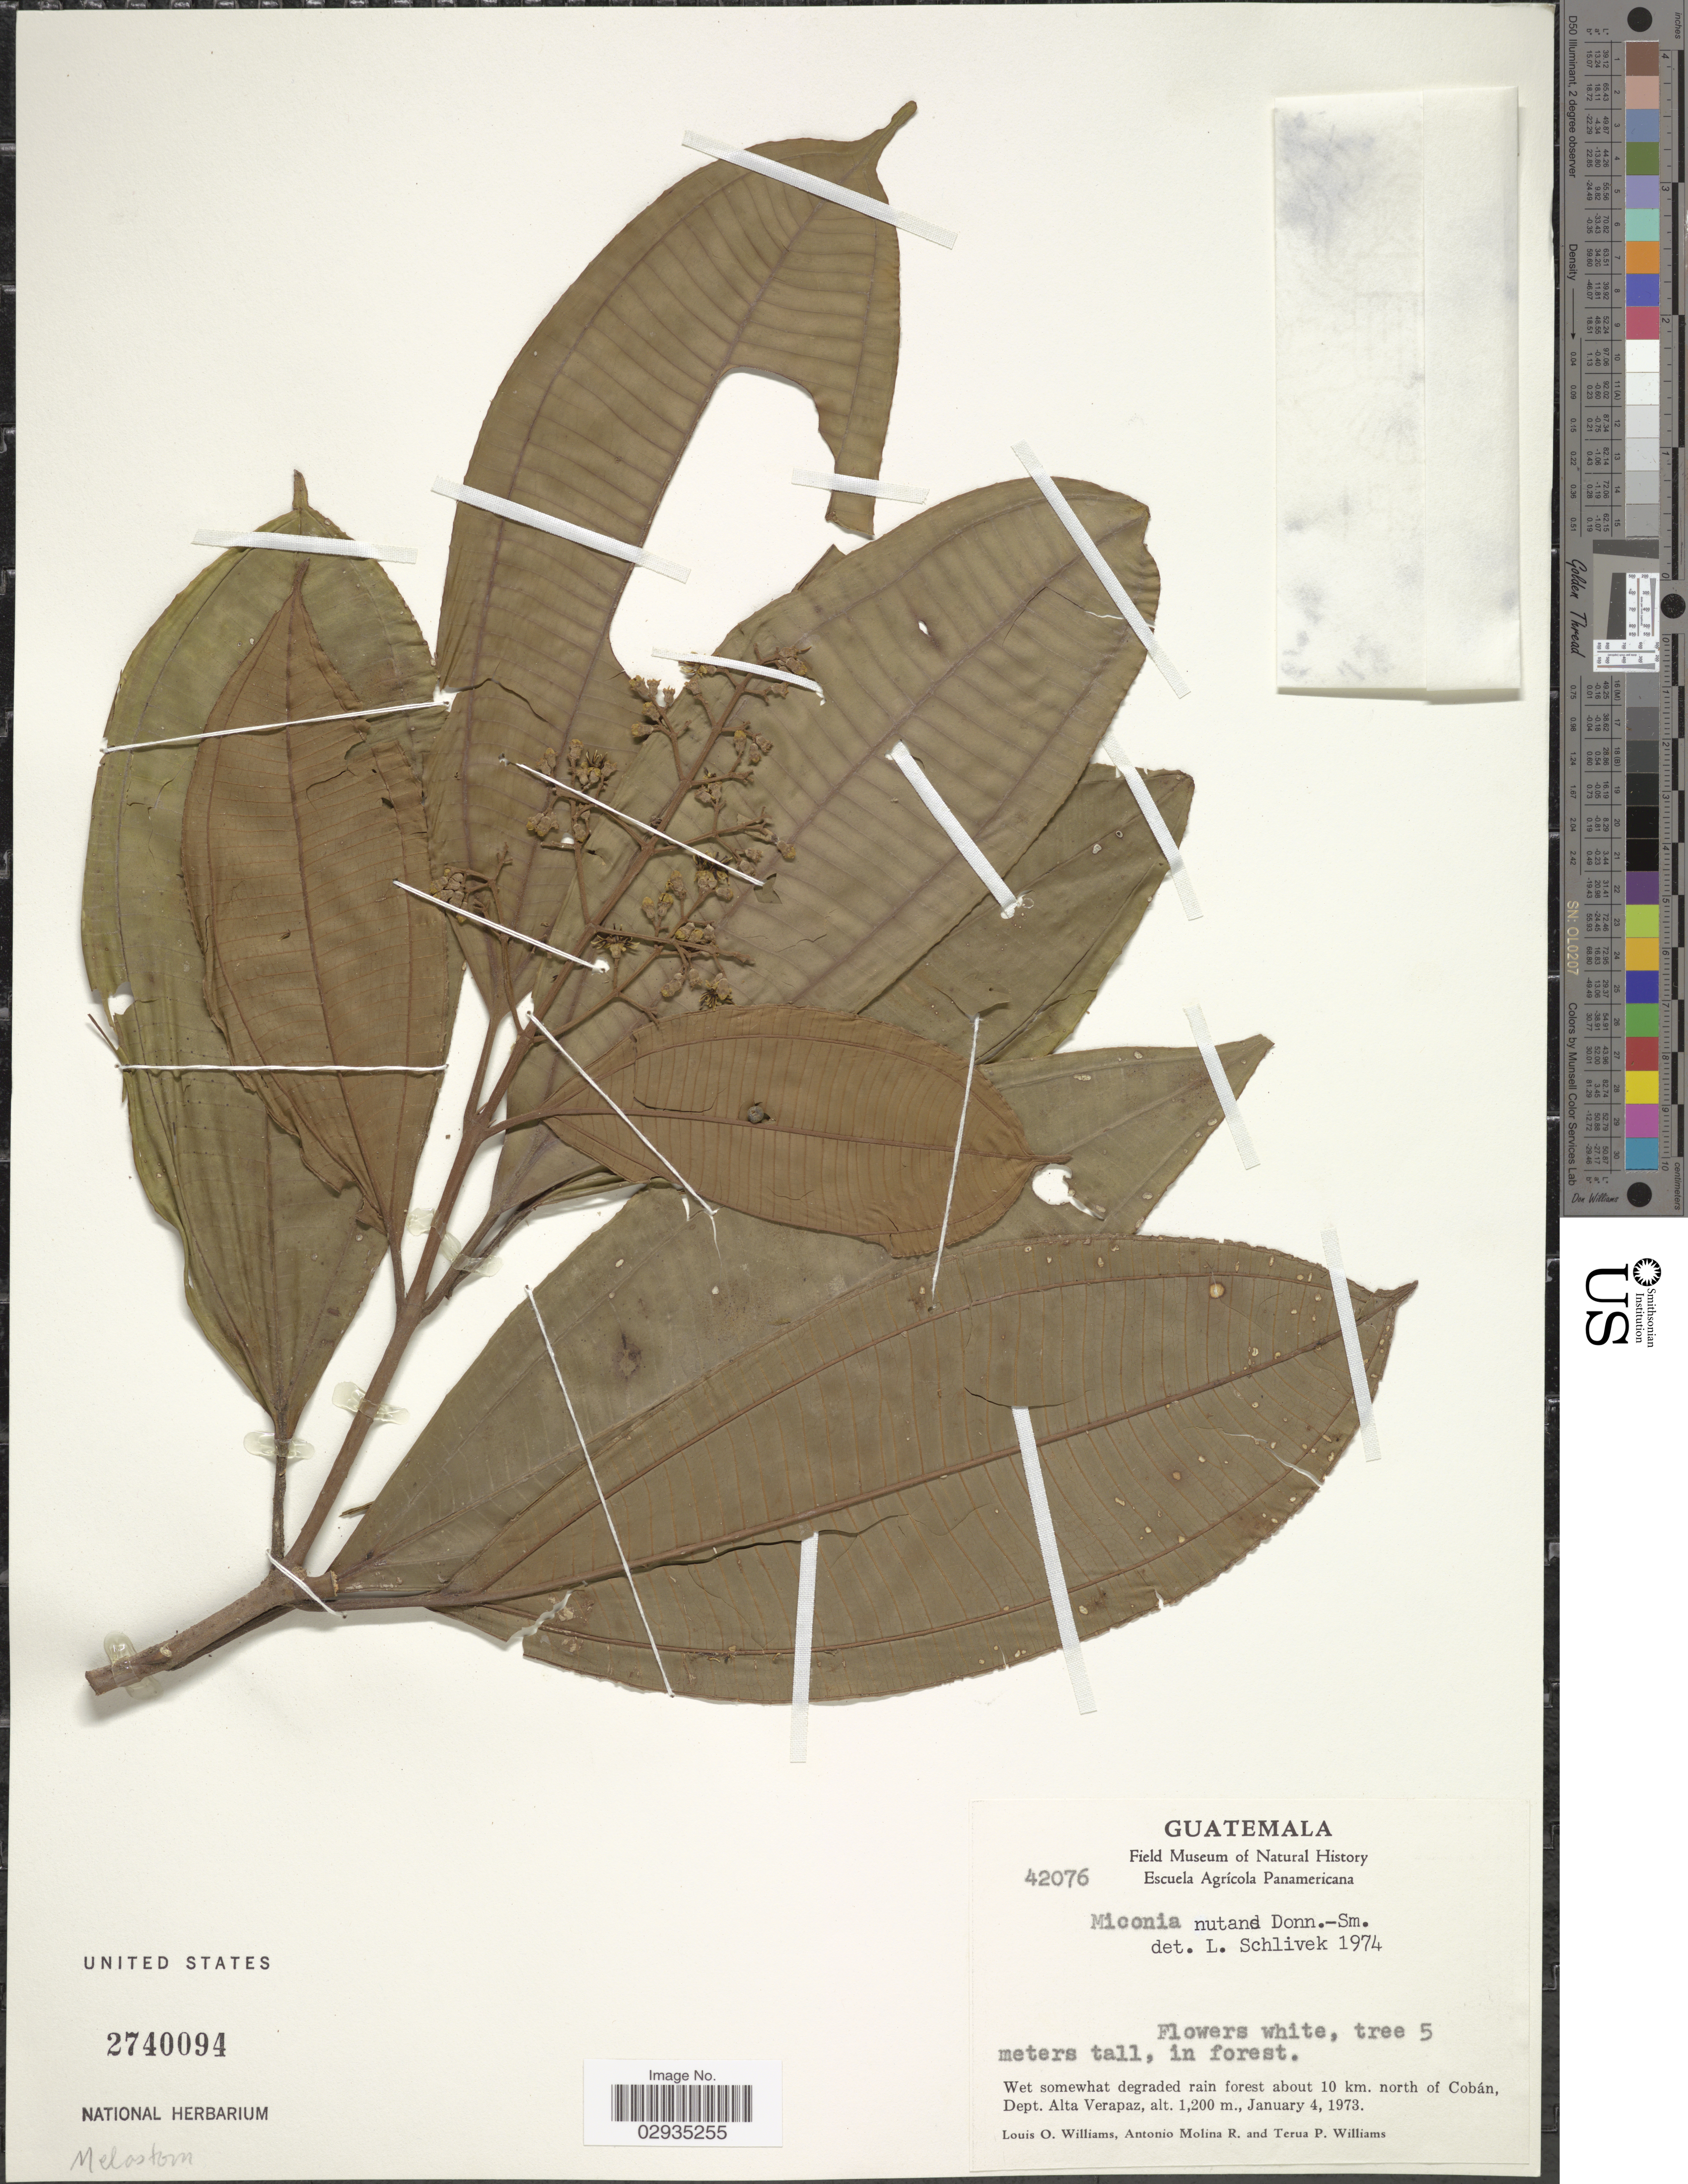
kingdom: Plantae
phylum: Tracheophyta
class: Magnoliopsida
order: Myrtales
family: Melastomataceae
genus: Miconia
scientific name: Miconia nutans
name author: Donn. Sm.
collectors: L. O. Williams, A. Molina R. & T. Williams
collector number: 42076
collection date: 1973-01-04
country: Guatemala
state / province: Alta Verapaz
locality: Wet somewhat degraded rain forest about 10 km. north of Cobán, Dept. Alta Verapaz.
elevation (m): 1200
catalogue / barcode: US 2740094